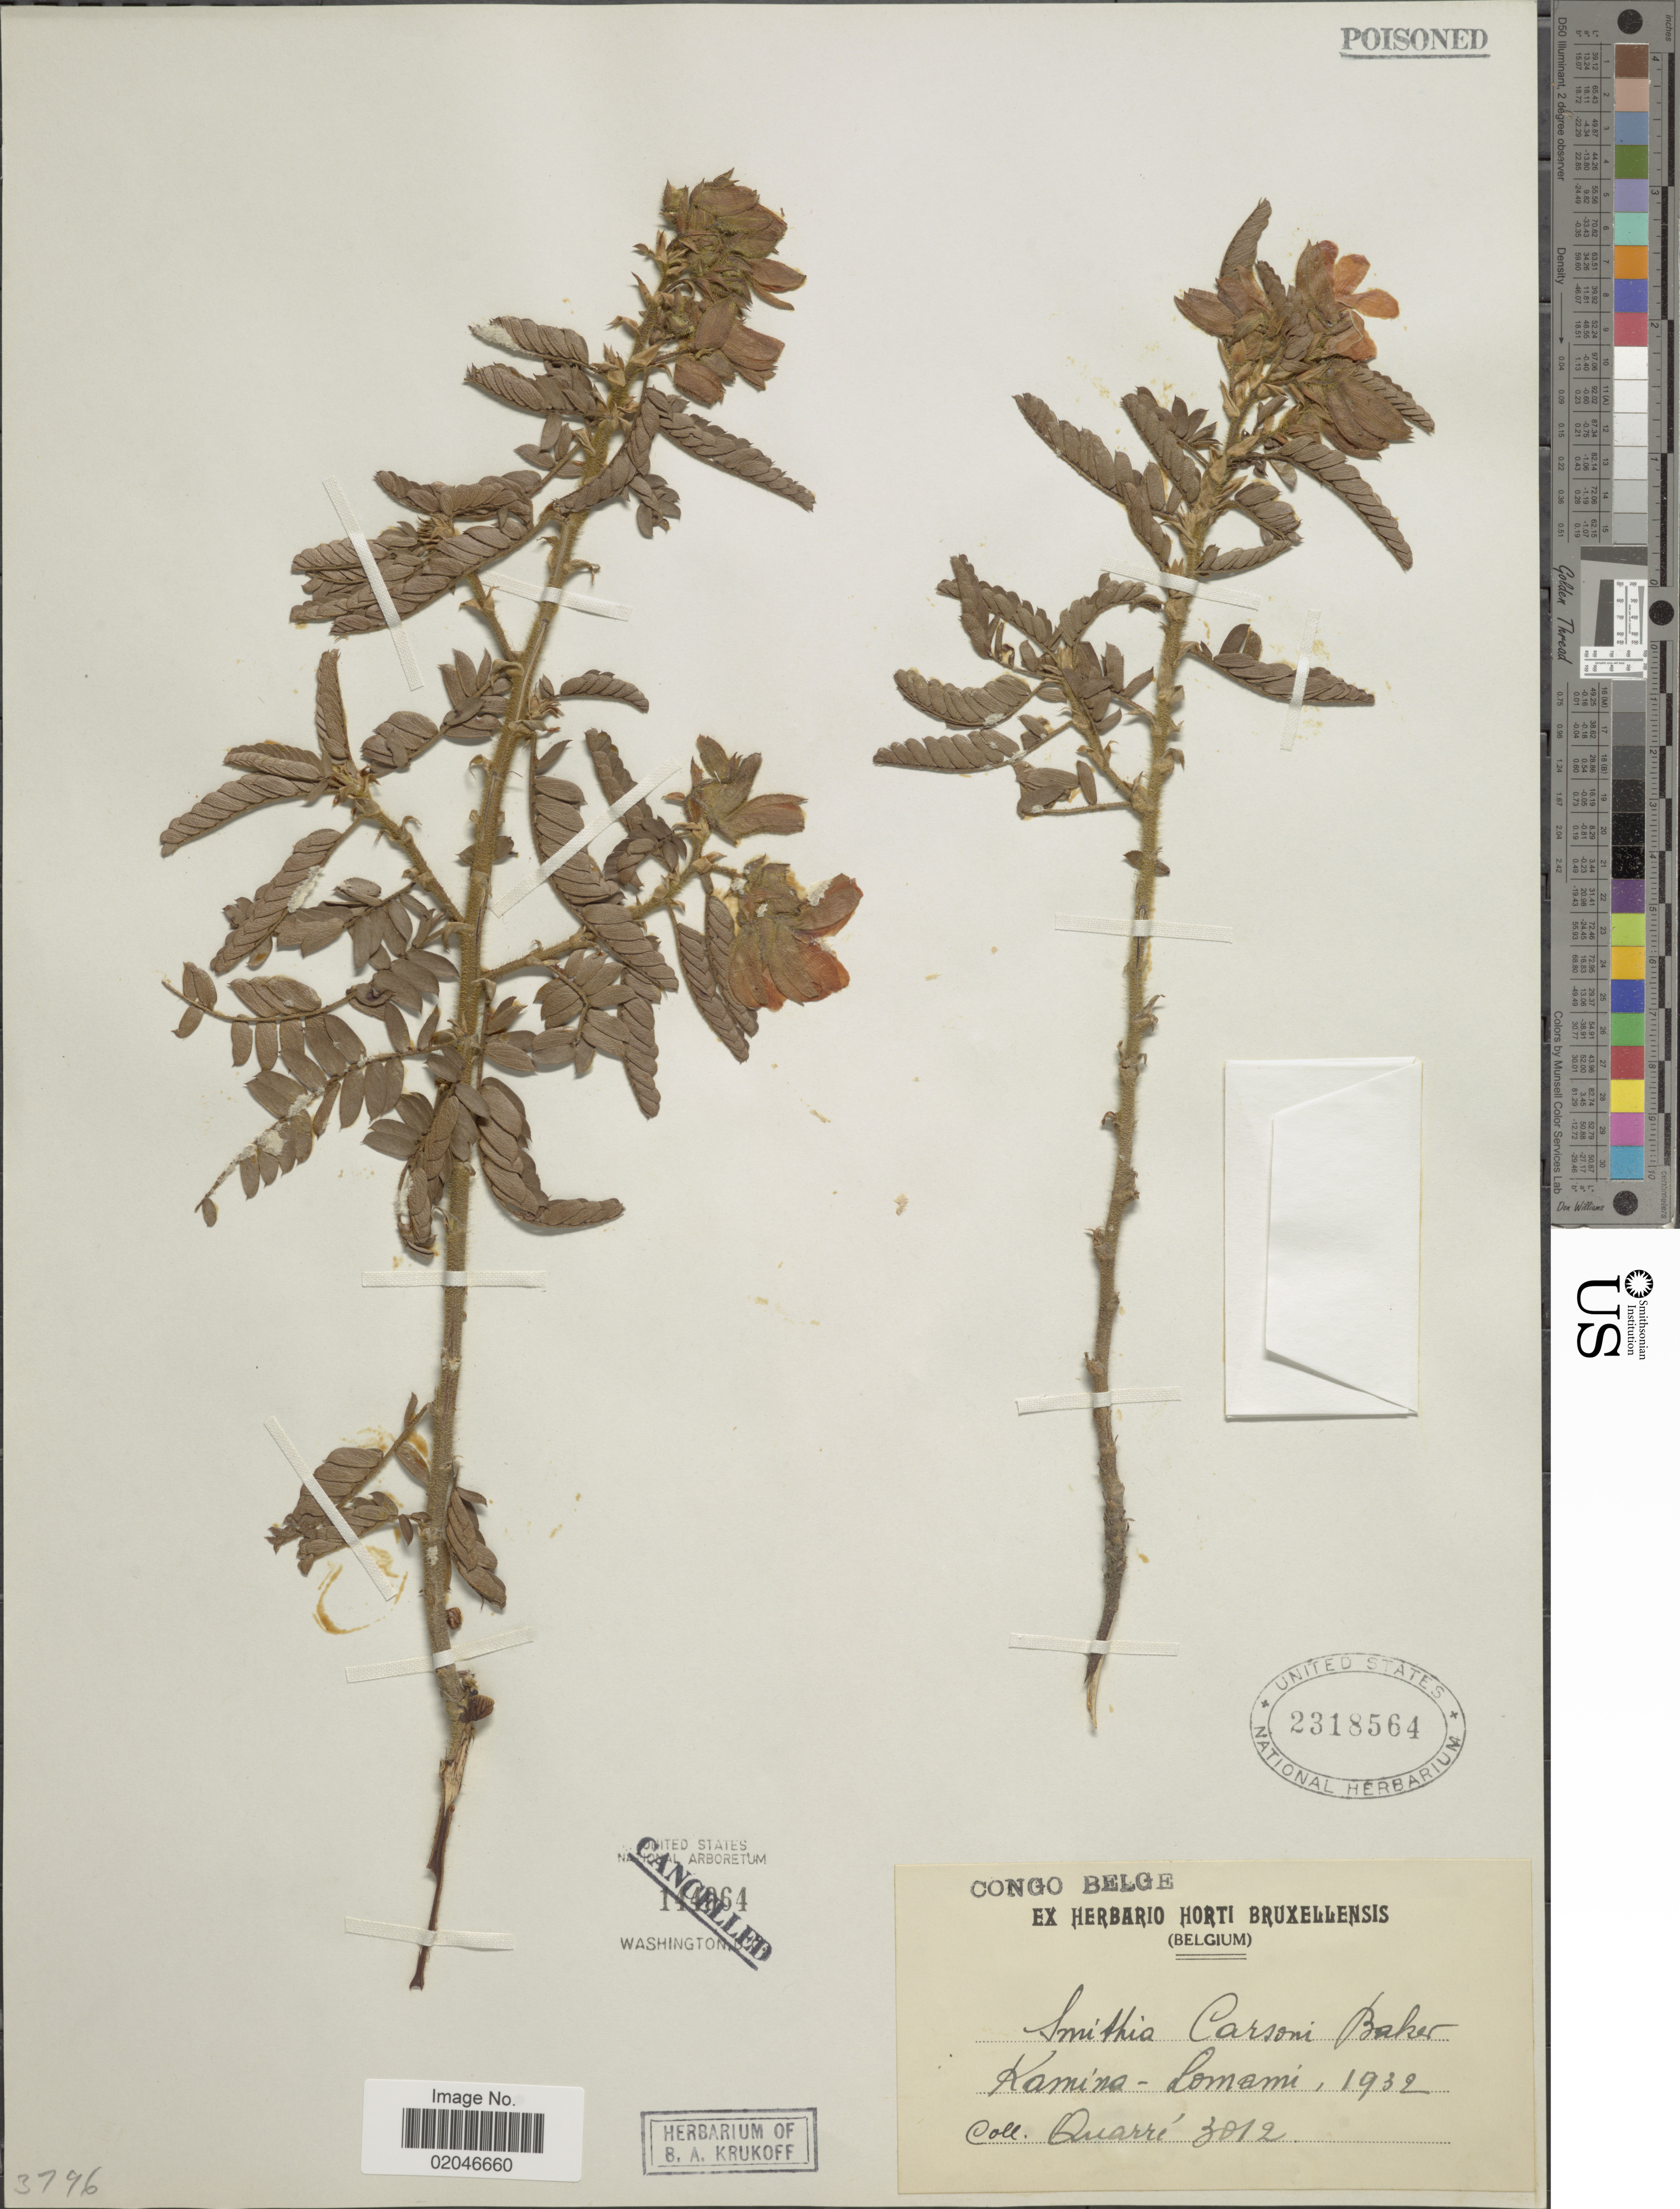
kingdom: Plantae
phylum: Tracheophyta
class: Magnoliopsida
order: Fabales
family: Fabaceae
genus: Kotschya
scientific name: Kotschya carsonii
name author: (Baker) Dewit & P.A. Duvign.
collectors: -. Quarre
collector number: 3012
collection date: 1932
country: Congo, Democratic Republic of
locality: Congo Belge, Kamina - Lomami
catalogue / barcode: US 2318564